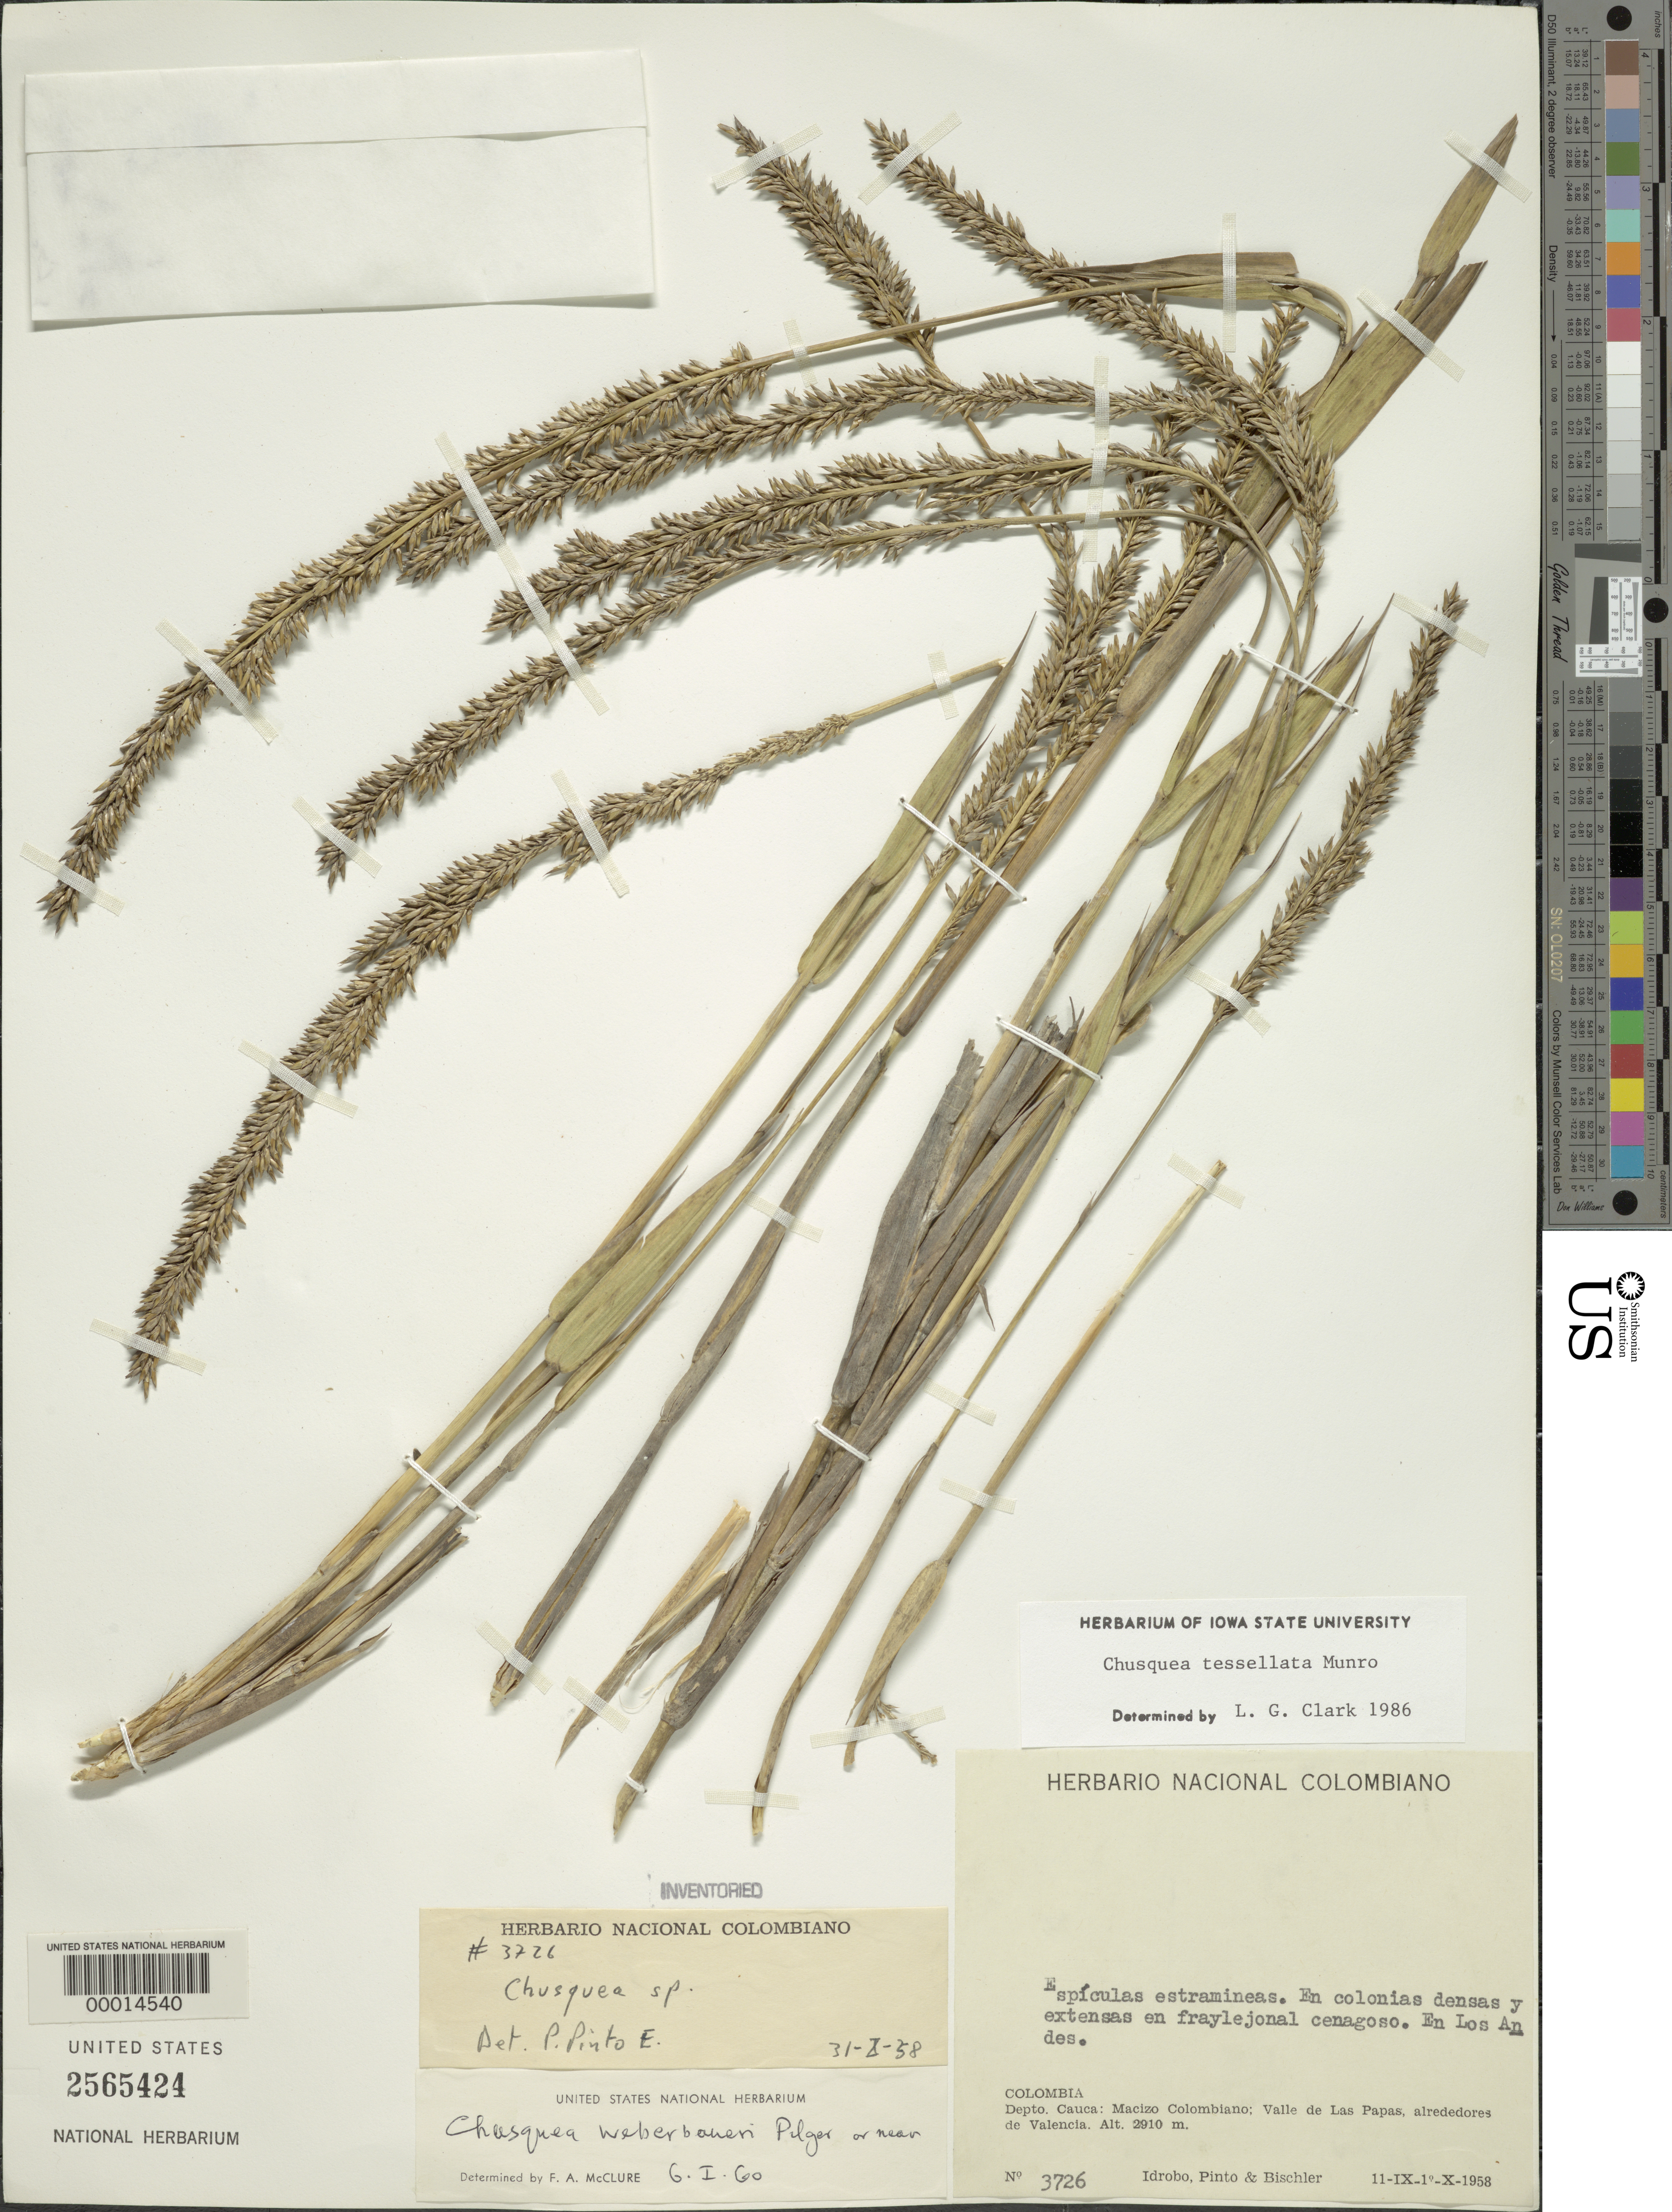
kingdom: Plantae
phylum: Tracheophyta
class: Liliopsida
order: Poales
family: Poaceae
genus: Chusquea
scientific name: Chusquea tessellata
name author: Munro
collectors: J. M. Idrobo, A. Pinto & -. Bischler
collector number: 3726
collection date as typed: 11 Sep 1958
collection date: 1958-09-11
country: Colombia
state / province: Cauca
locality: Macizo Colombiano, Valle de las Papas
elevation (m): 2910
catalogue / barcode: US 2565424